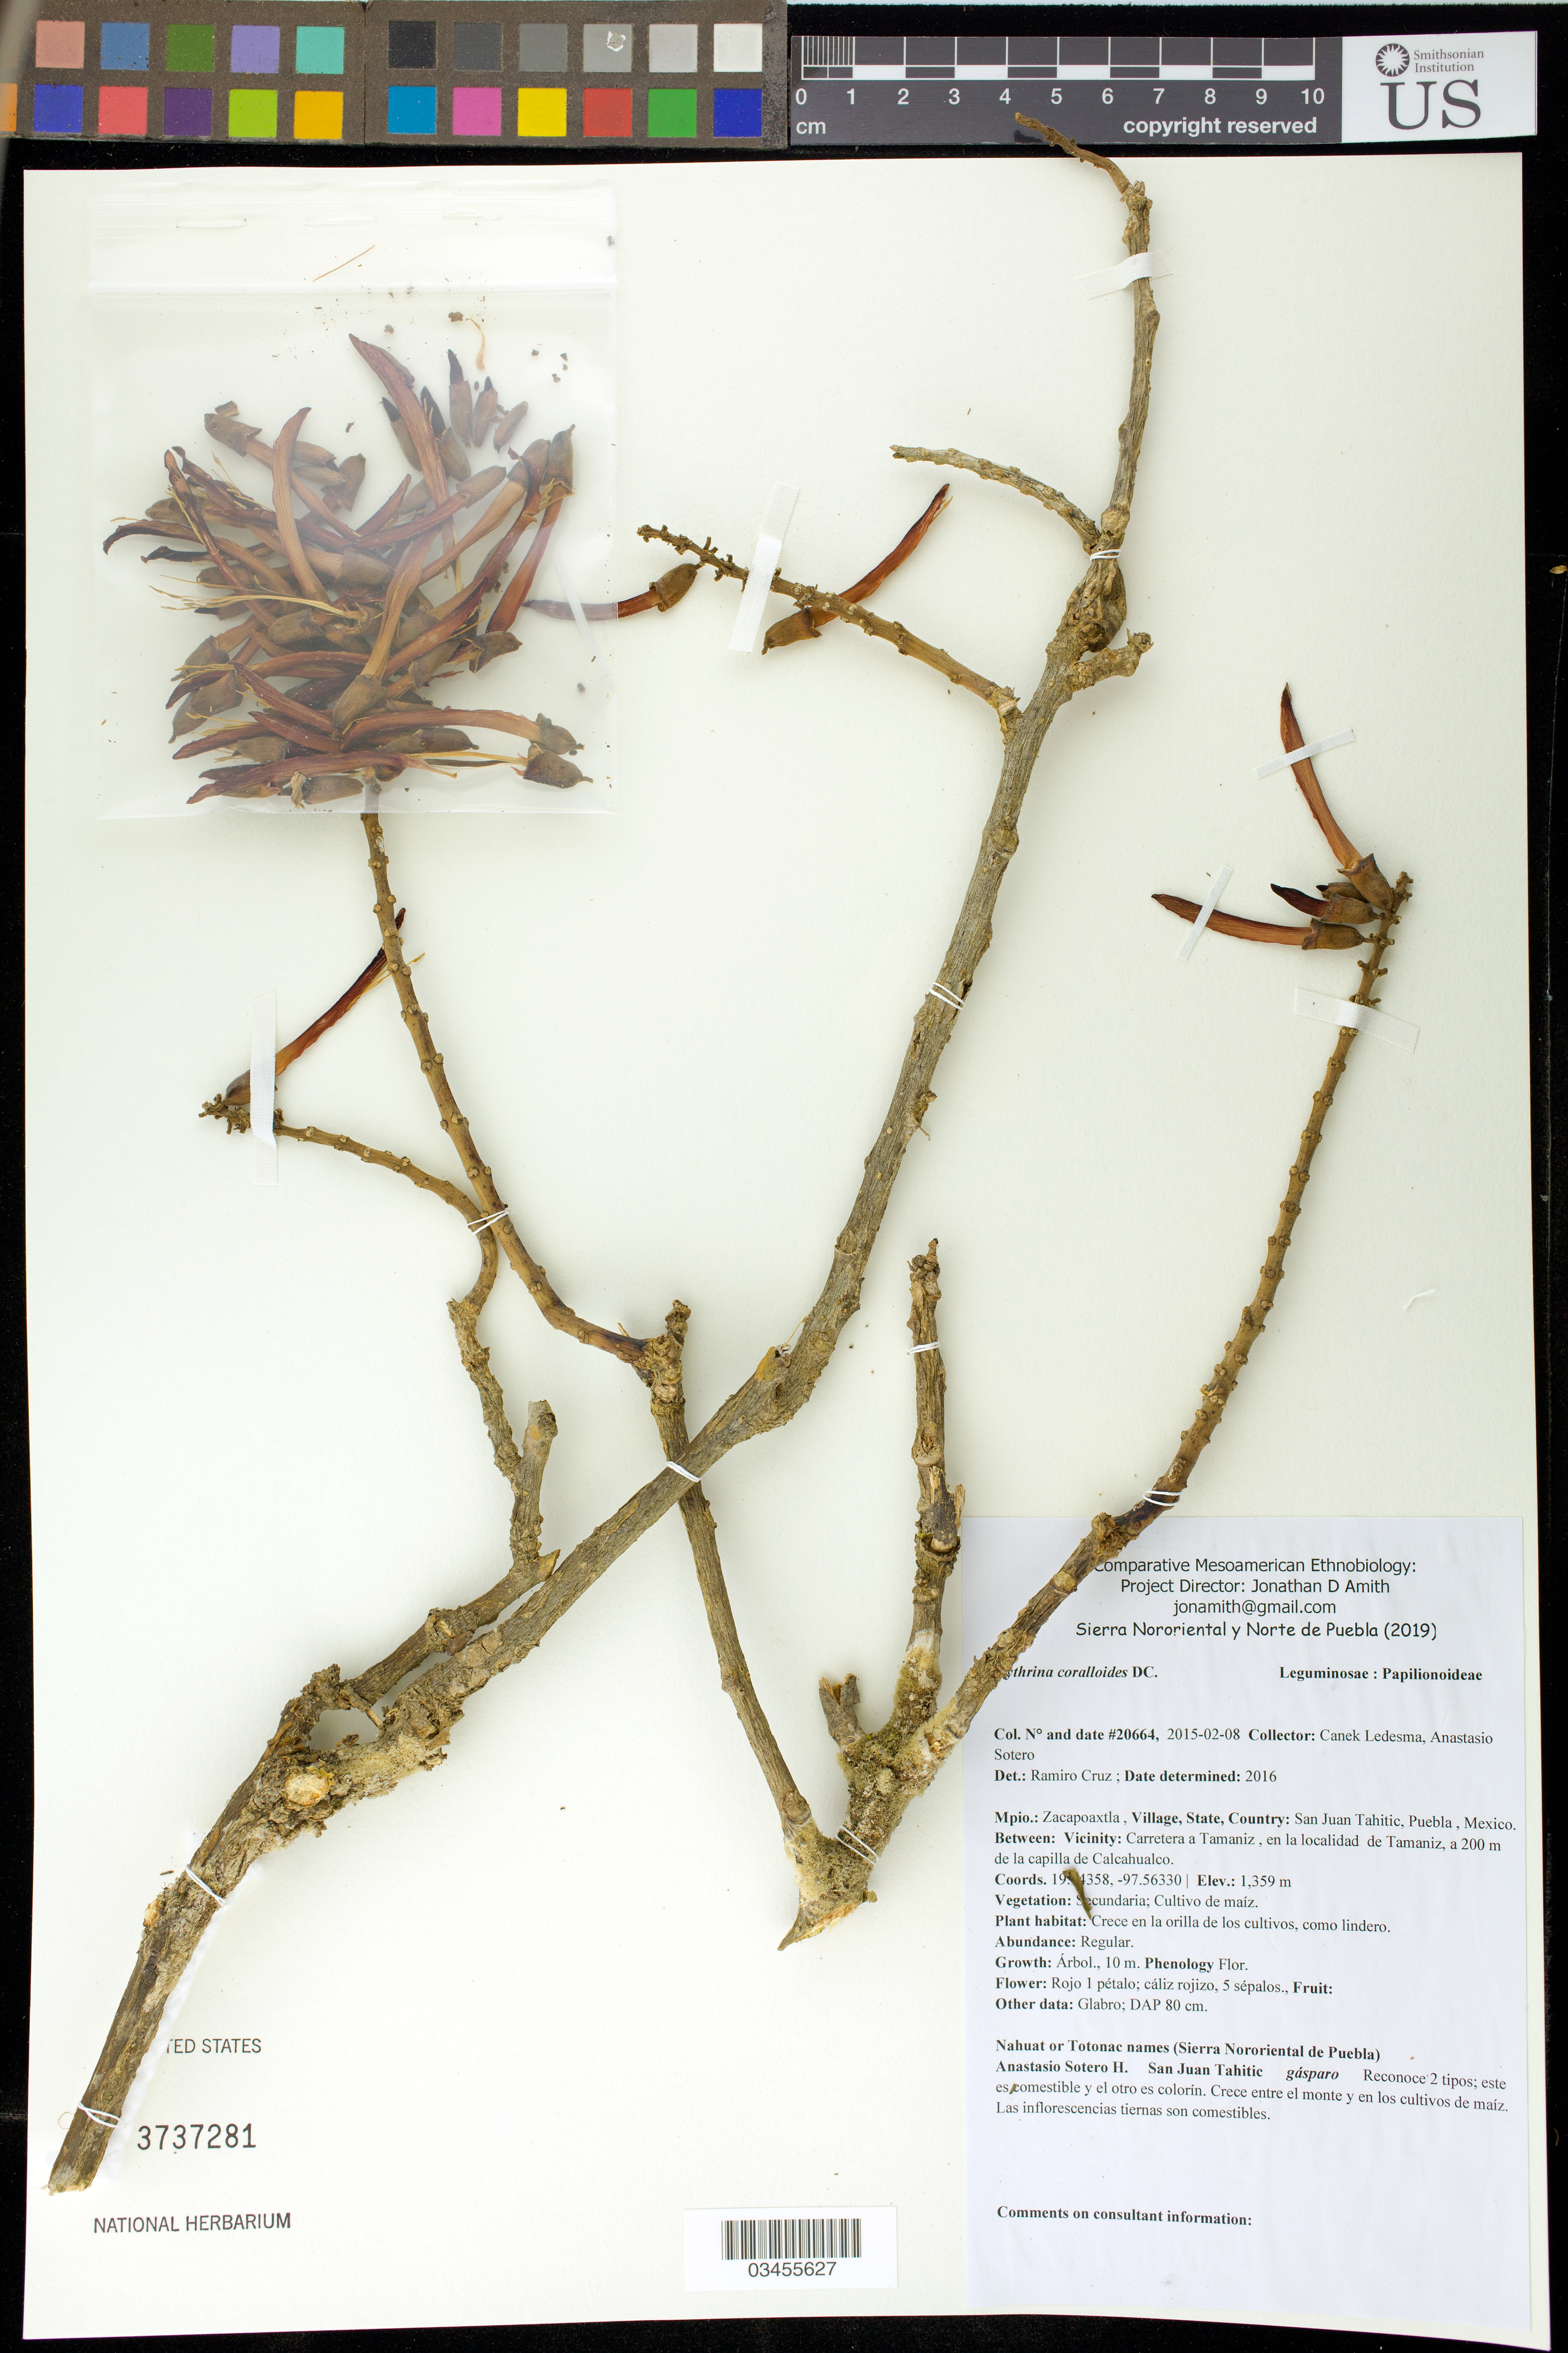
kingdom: Plantae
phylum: Tracheophyta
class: Magnoliopsida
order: Fabales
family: Fabaceae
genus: Erythrina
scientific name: Erythrina coralloides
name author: DC.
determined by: Cruz, R.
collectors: Canek Ledesma C. & A. Sotero H.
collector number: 20664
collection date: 2015-02-08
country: México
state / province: Puebla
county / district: Zacapoaxtla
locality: PUEBLO: San Juan Tahitic; LOCALIDAD EXACTA: Carretera a Tamaniz , en la localidad de Tamaniz, a 200 m de la capilla de Calcahualco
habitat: Cultivo de maíz | Crece en la orilla de los cultivos, como lindero.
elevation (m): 1359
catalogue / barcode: US 3737281